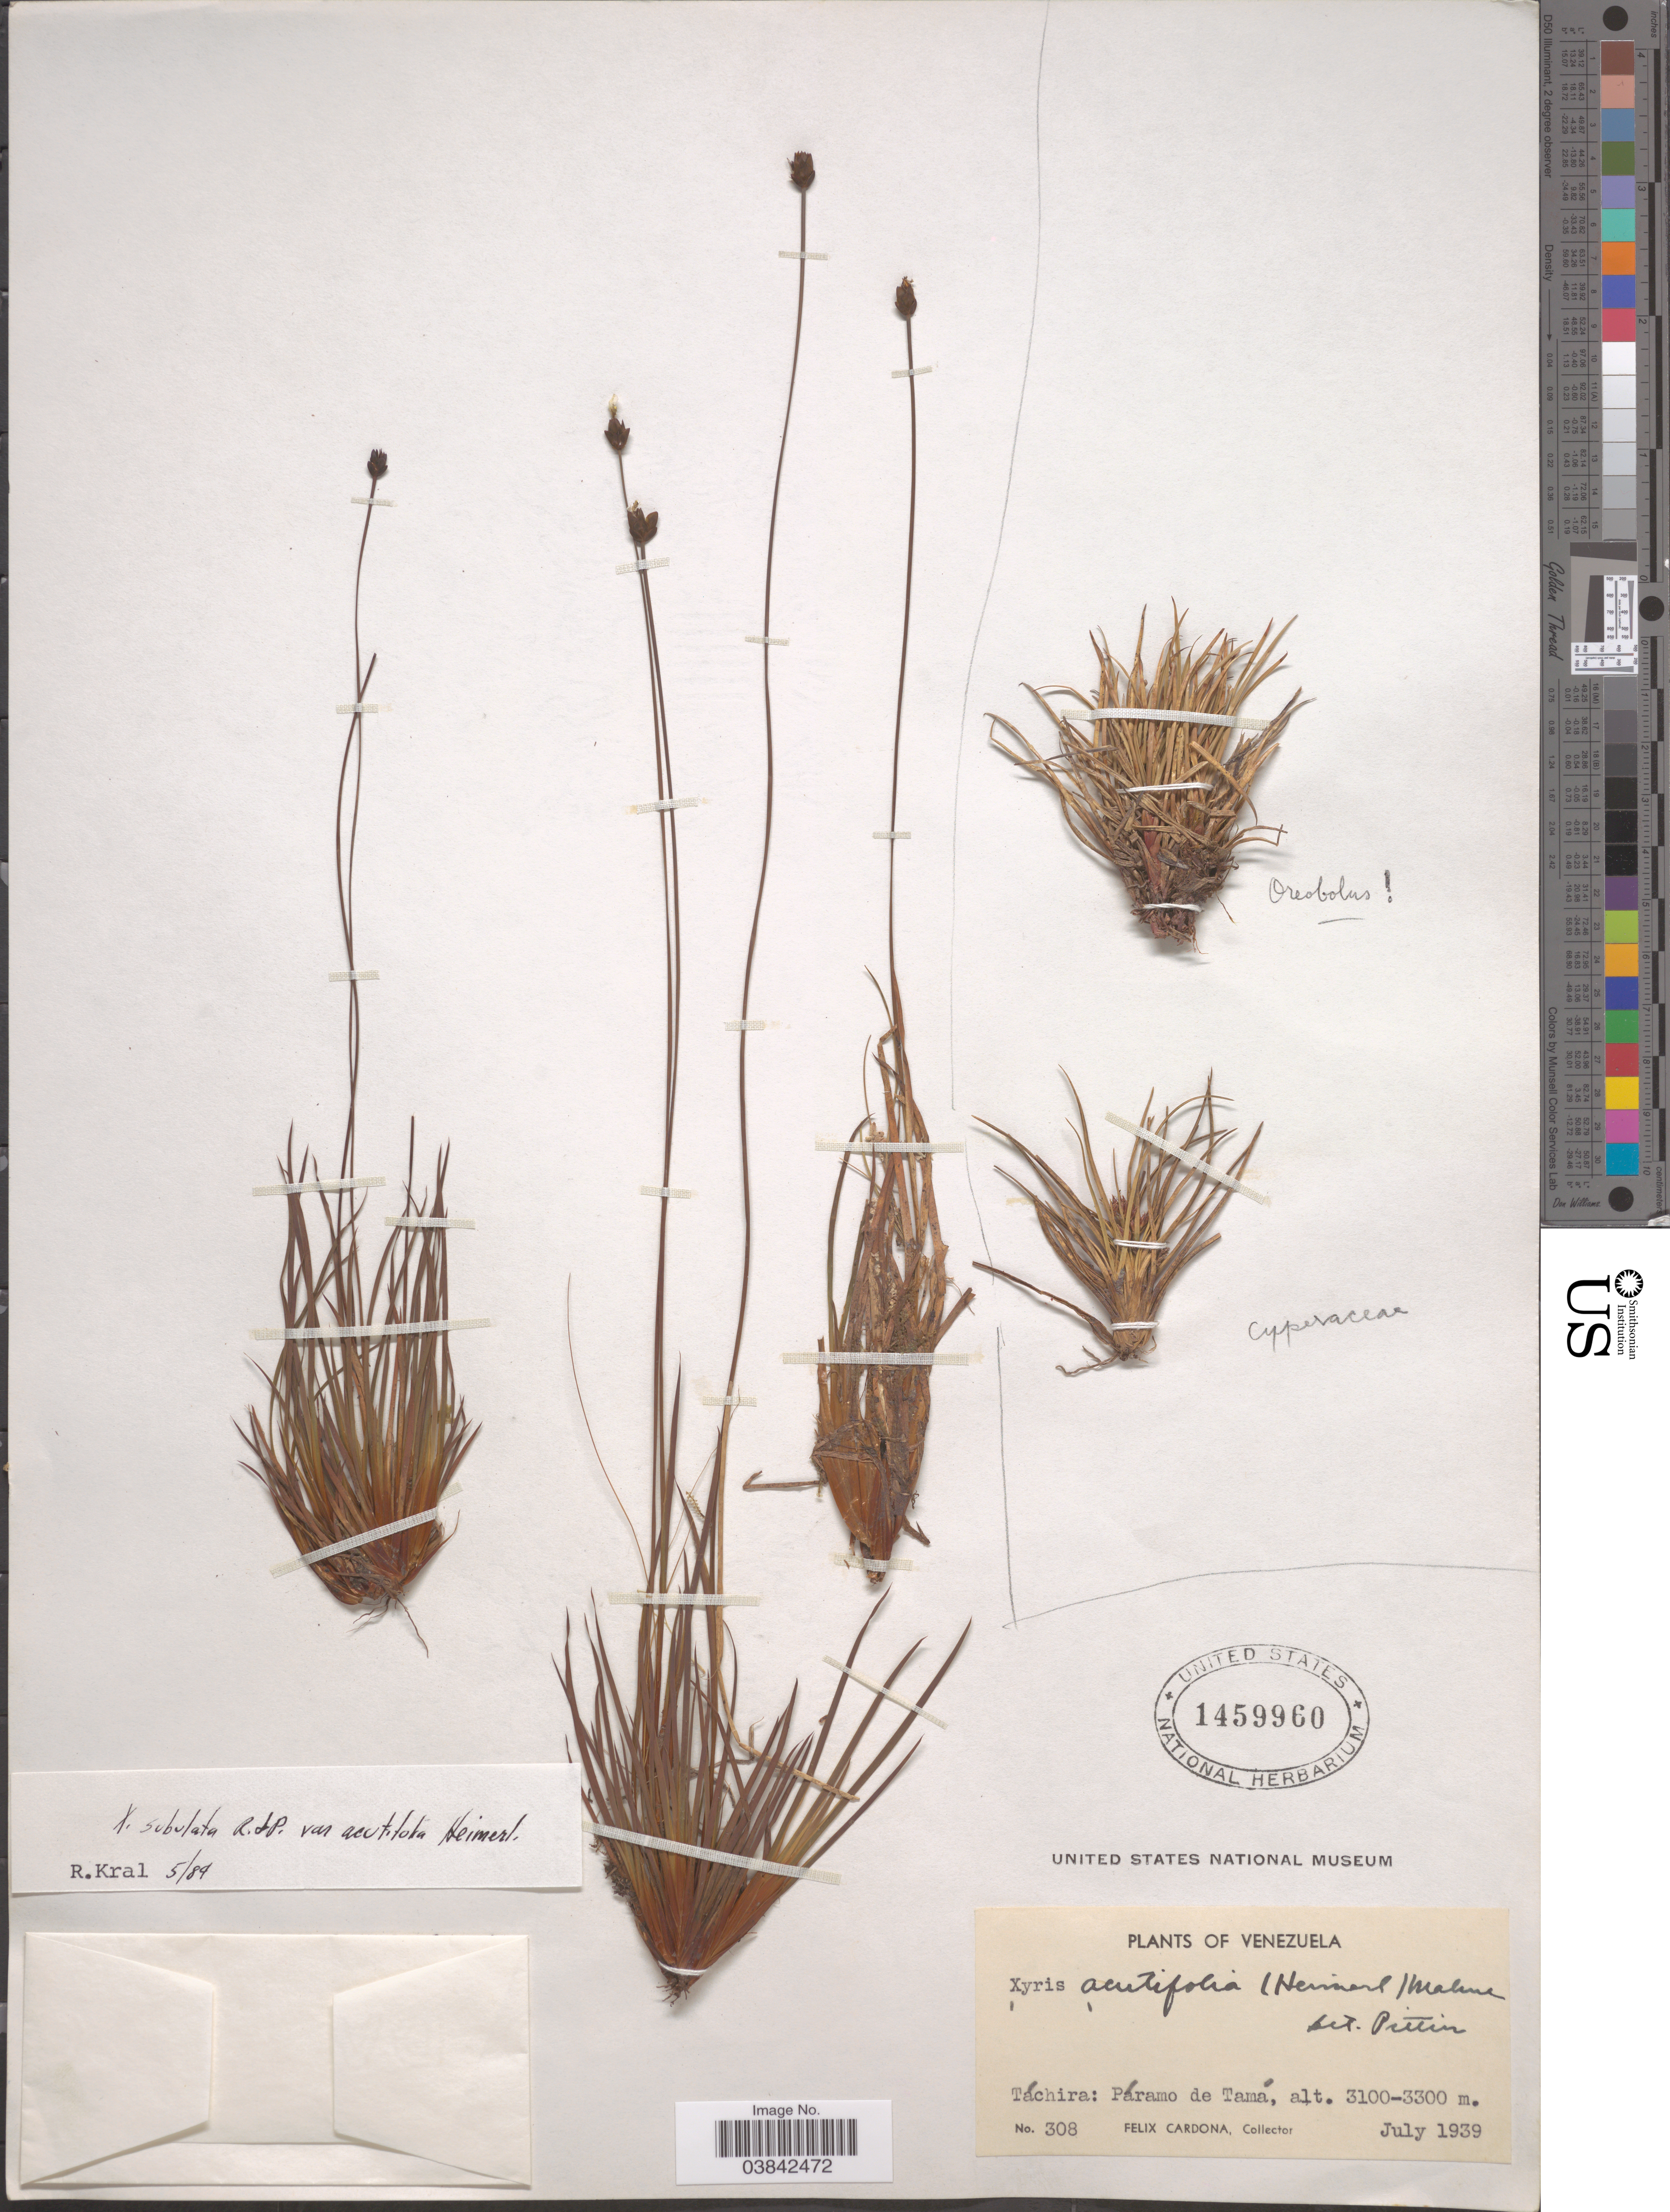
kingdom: Plantae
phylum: Tracheophyta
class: Liliopsida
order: Poales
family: Xyridaceae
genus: Xyris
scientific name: Xyris subulata var. acutifolia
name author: Ruiz & Pav.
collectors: F. Cardona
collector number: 308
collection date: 1939-07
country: Venezuela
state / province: Tachira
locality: Páramo de Tamá.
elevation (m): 3100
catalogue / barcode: US 1459960